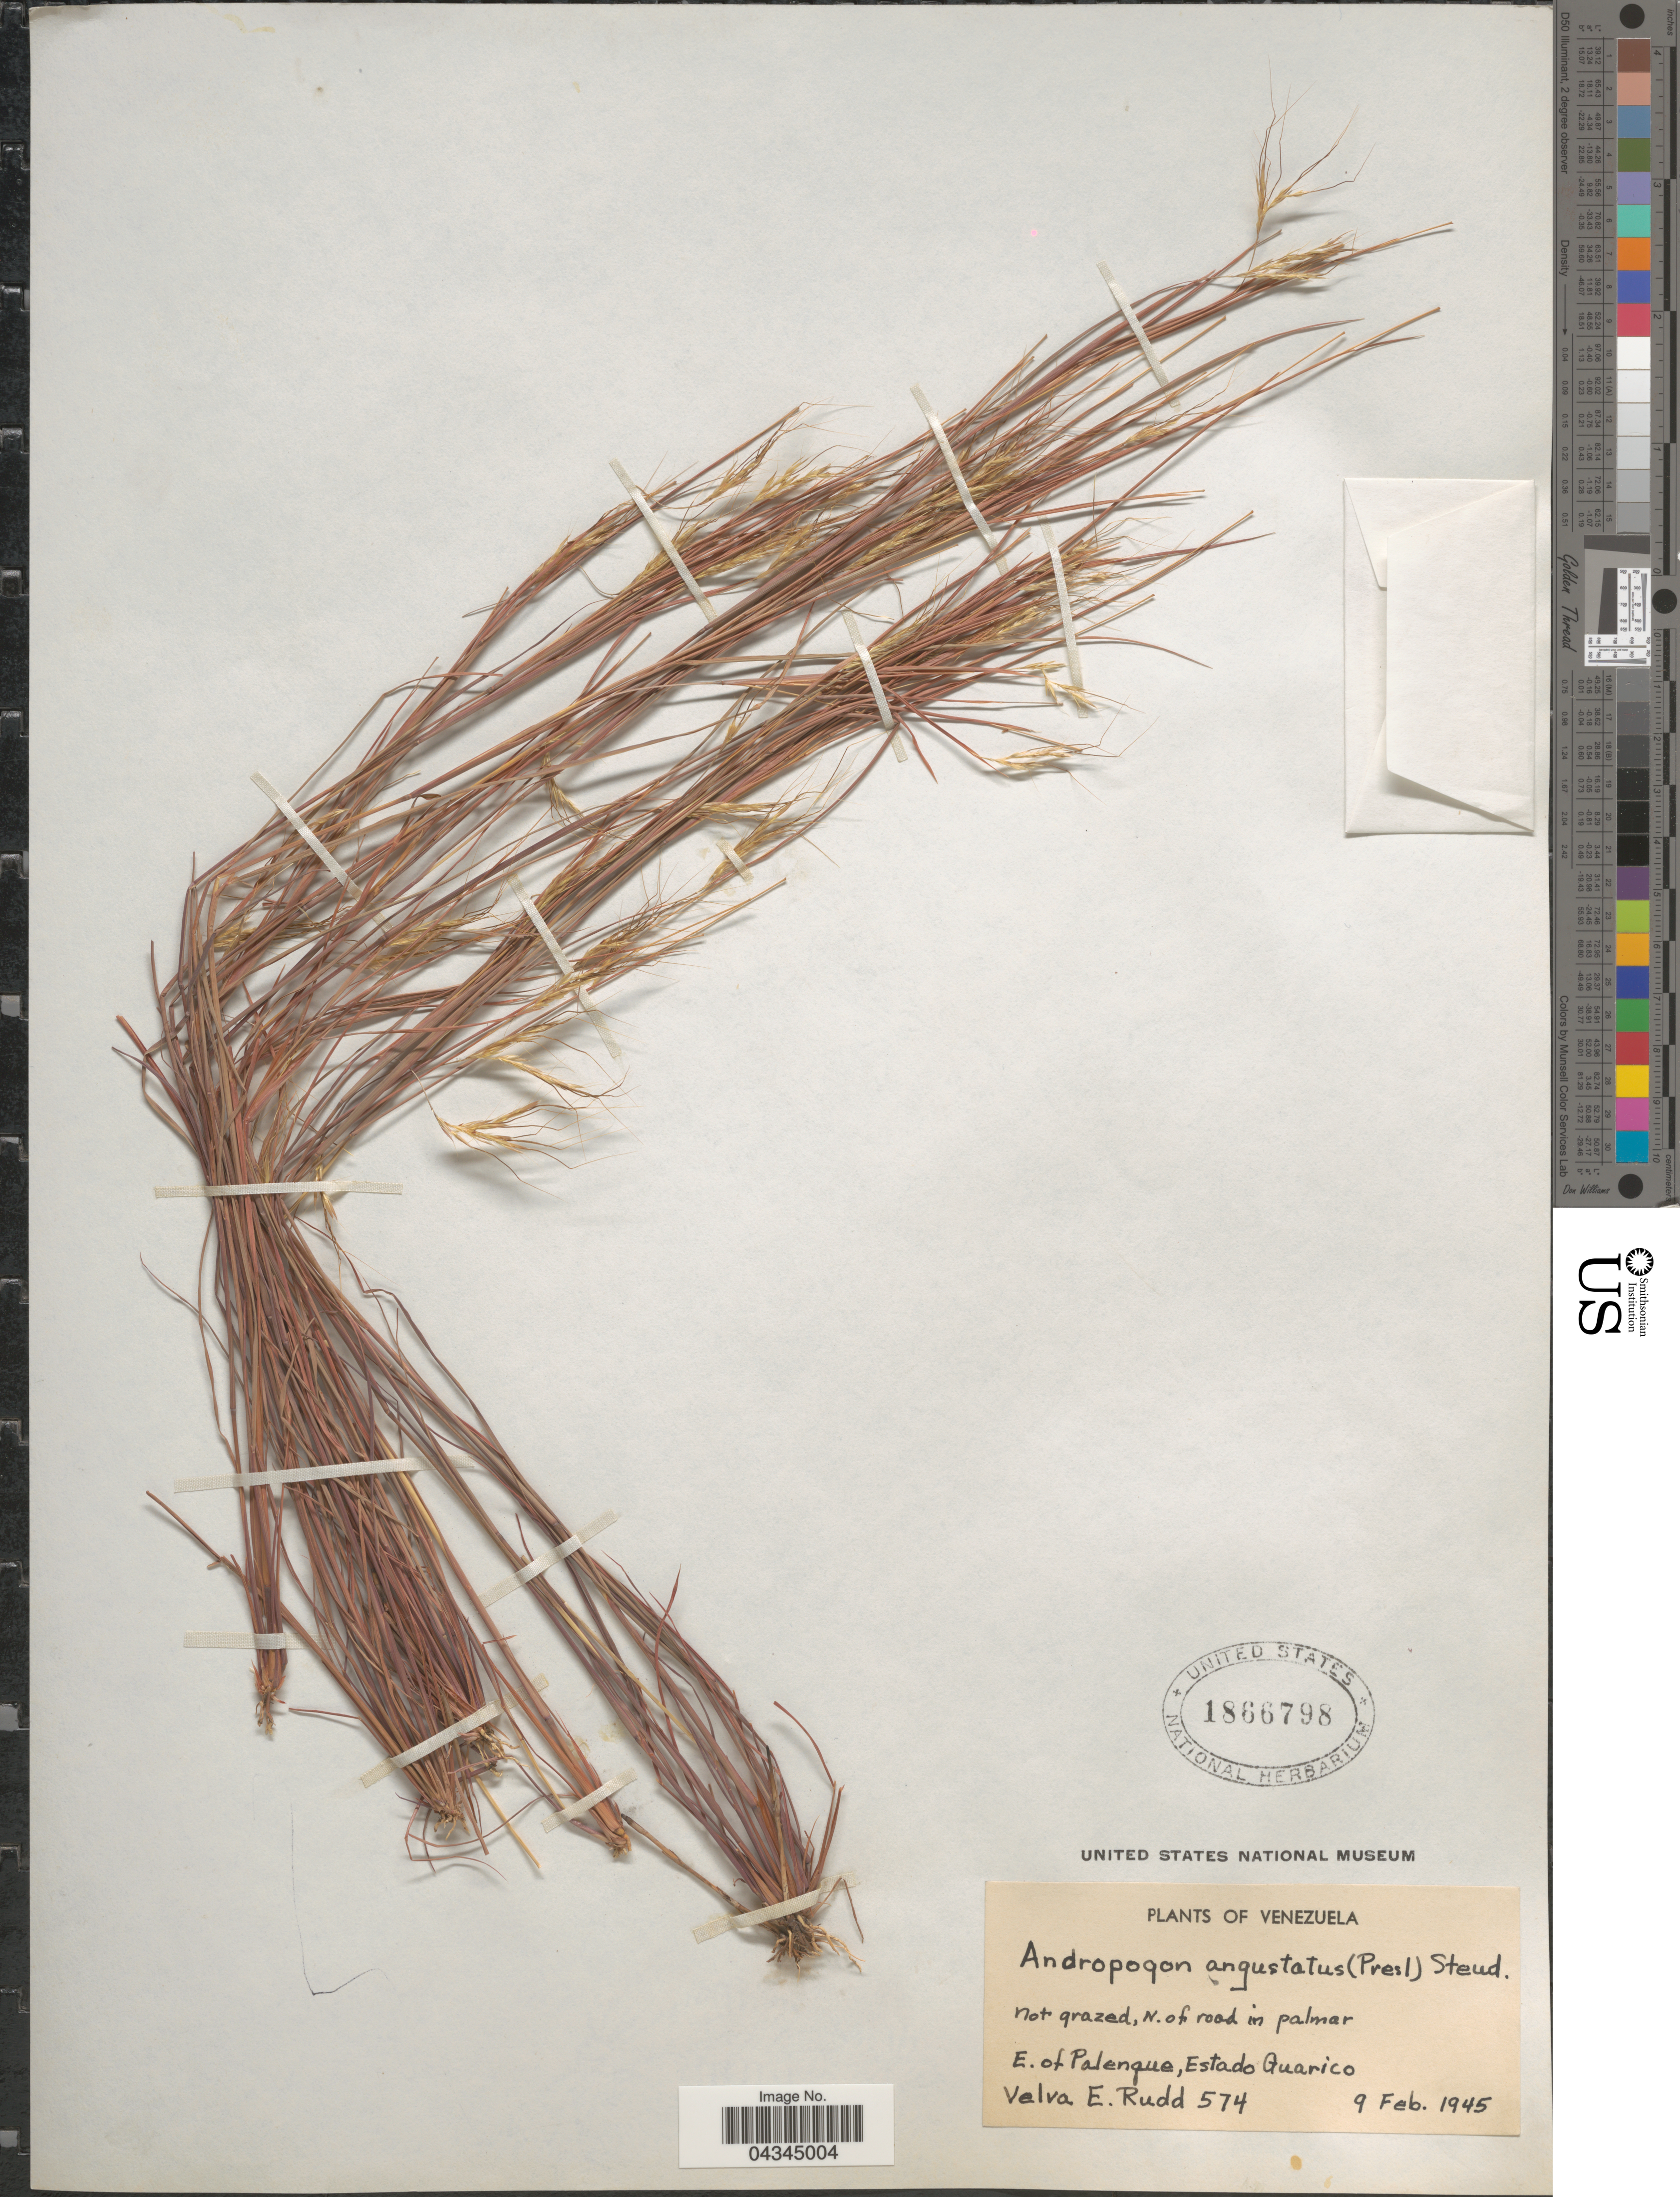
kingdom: Plantae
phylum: Tracheophyta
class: Liliopsida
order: Poales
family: Poaceae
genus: Andropogon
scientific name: Andropogon angustatus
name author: (J. Presl) Steud.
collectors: V. E. Rudd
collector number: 574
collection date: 1945-02-09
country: Venezuela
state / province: Guarico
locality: E. of Palenque.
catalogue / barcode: US 1866798